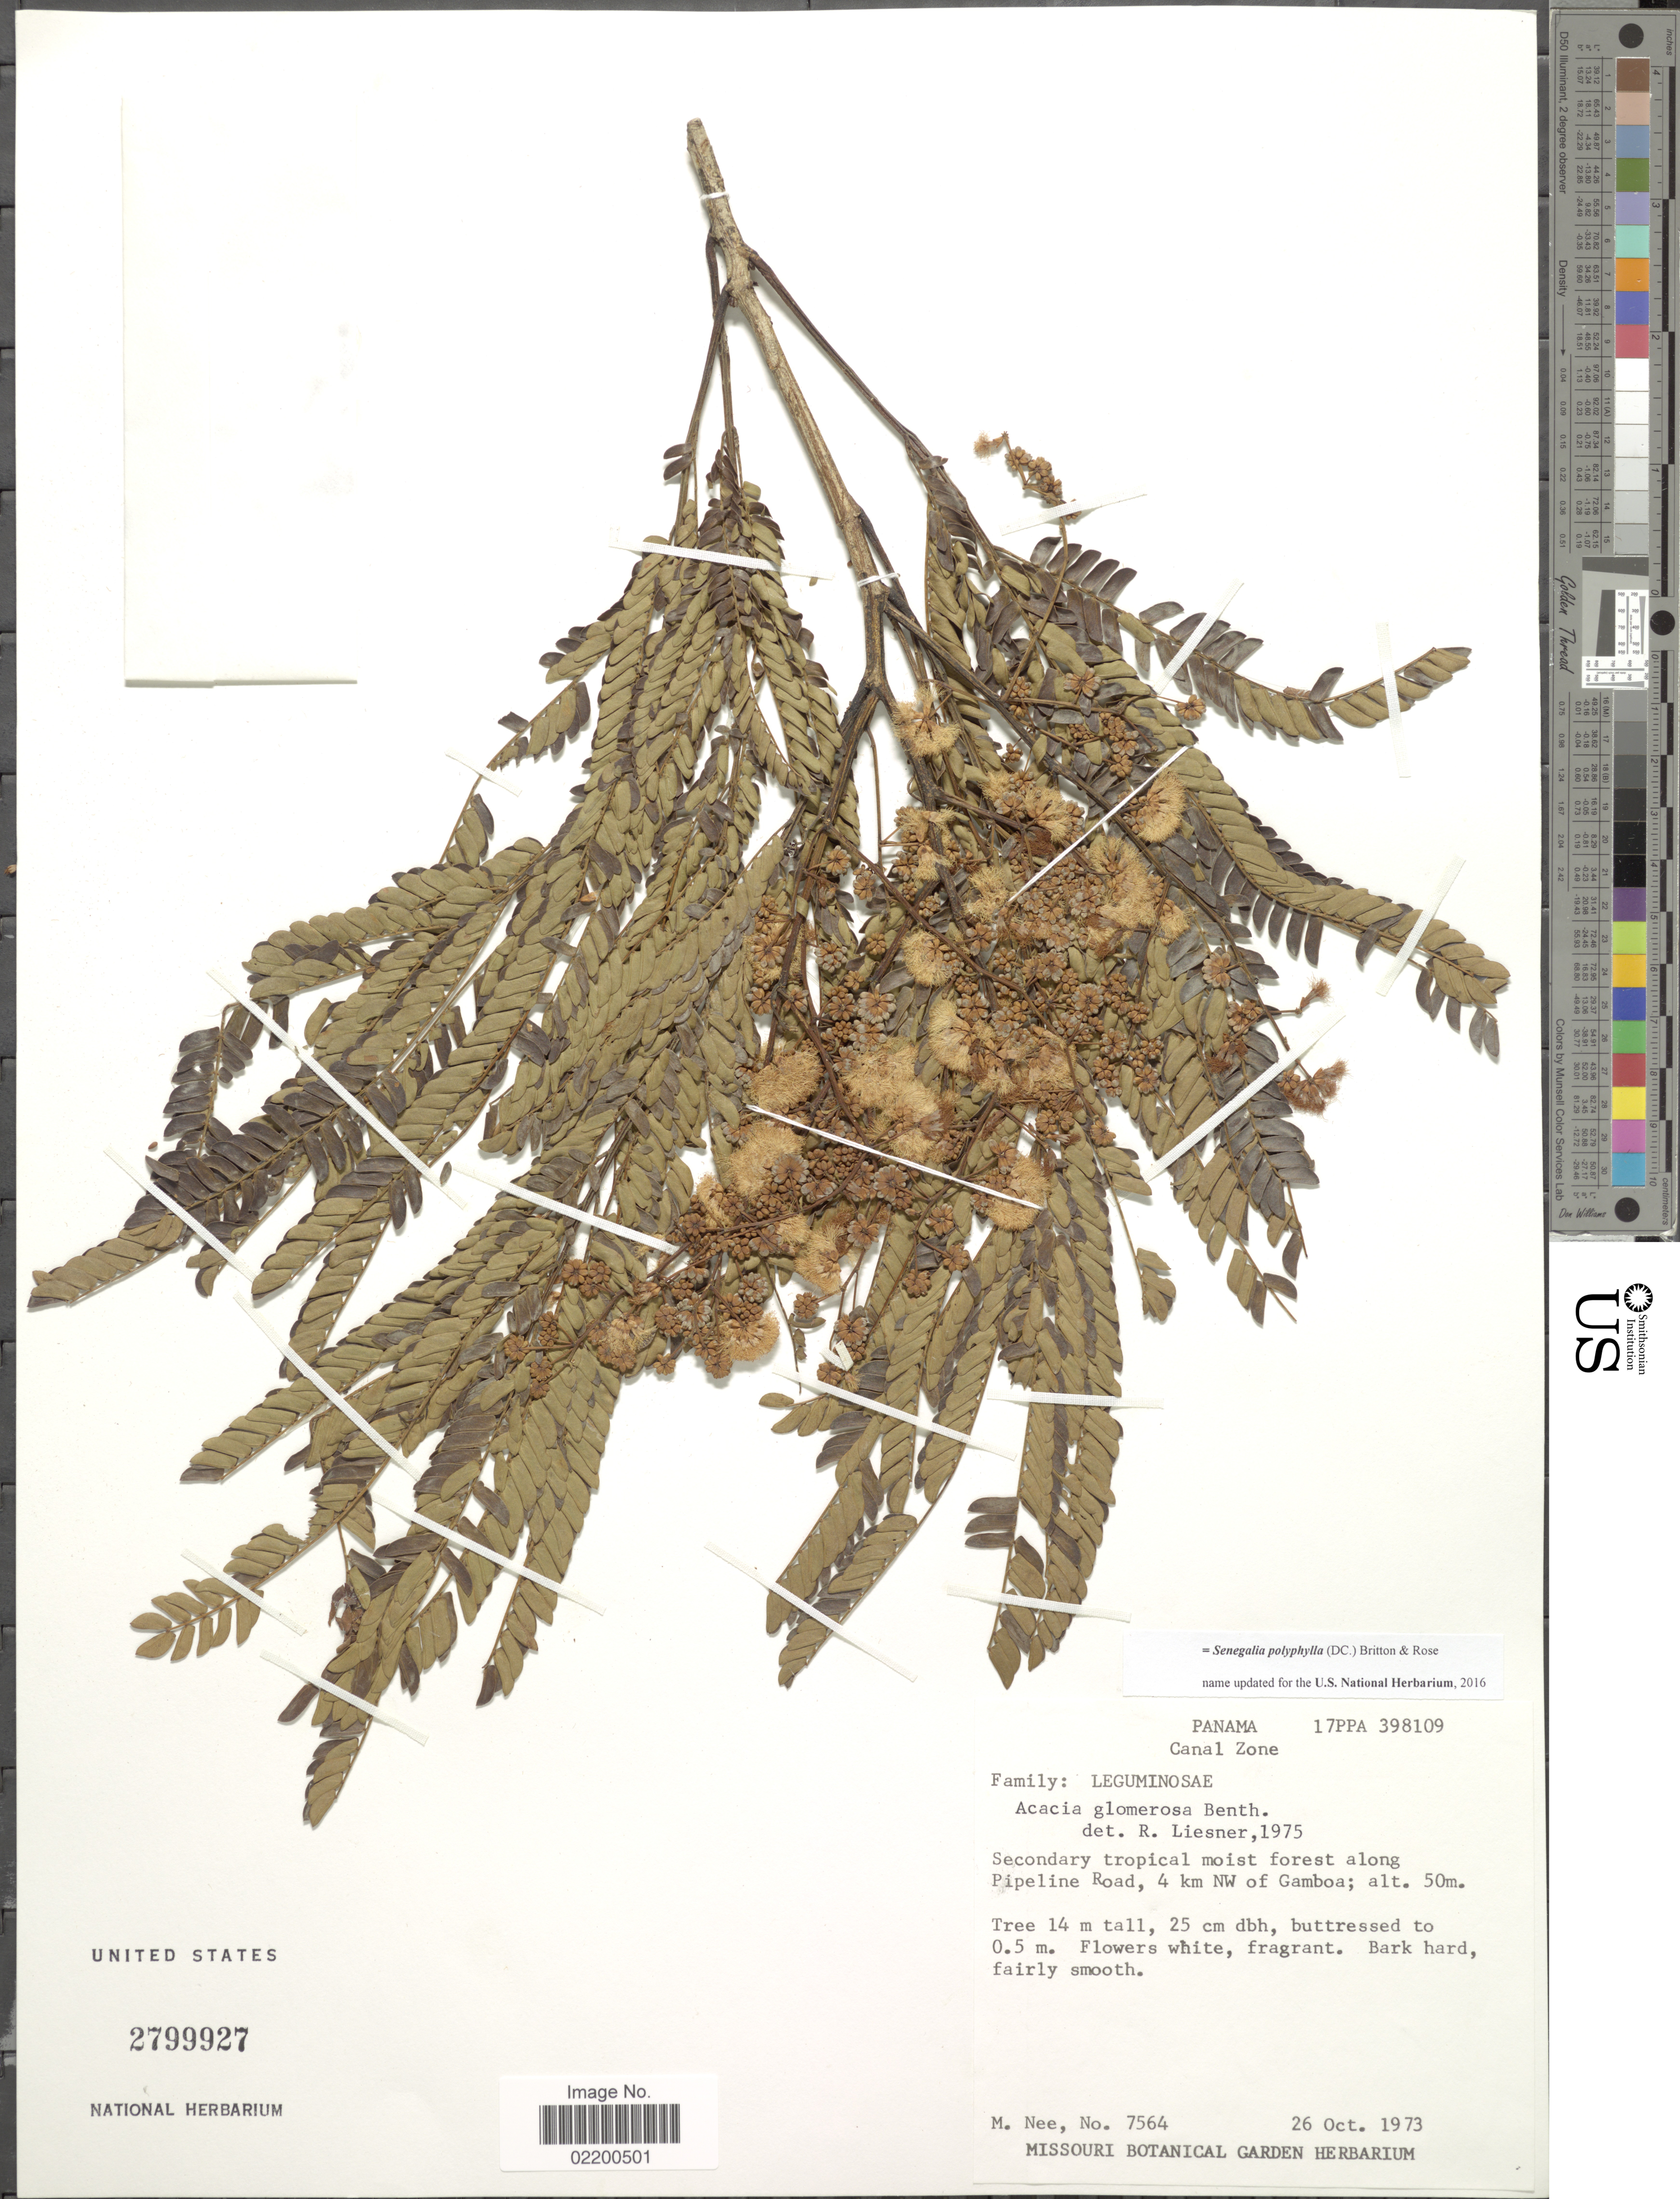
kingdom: Plantae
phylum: Tracheophyta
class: Magnoliopsida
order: Fabales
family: Fabaceae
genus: Senegalia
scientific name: Senegalia polyphylla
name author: (DC.) Britton & Rose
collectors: M. Nee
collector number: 7564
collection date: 1973-10-26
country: Panama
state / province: Colón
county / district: Canal Zone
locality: Secondary tropical moist forest along Pipelinel Road, 4 km NW of Gamboa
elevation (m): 50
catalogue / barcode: US 2799927